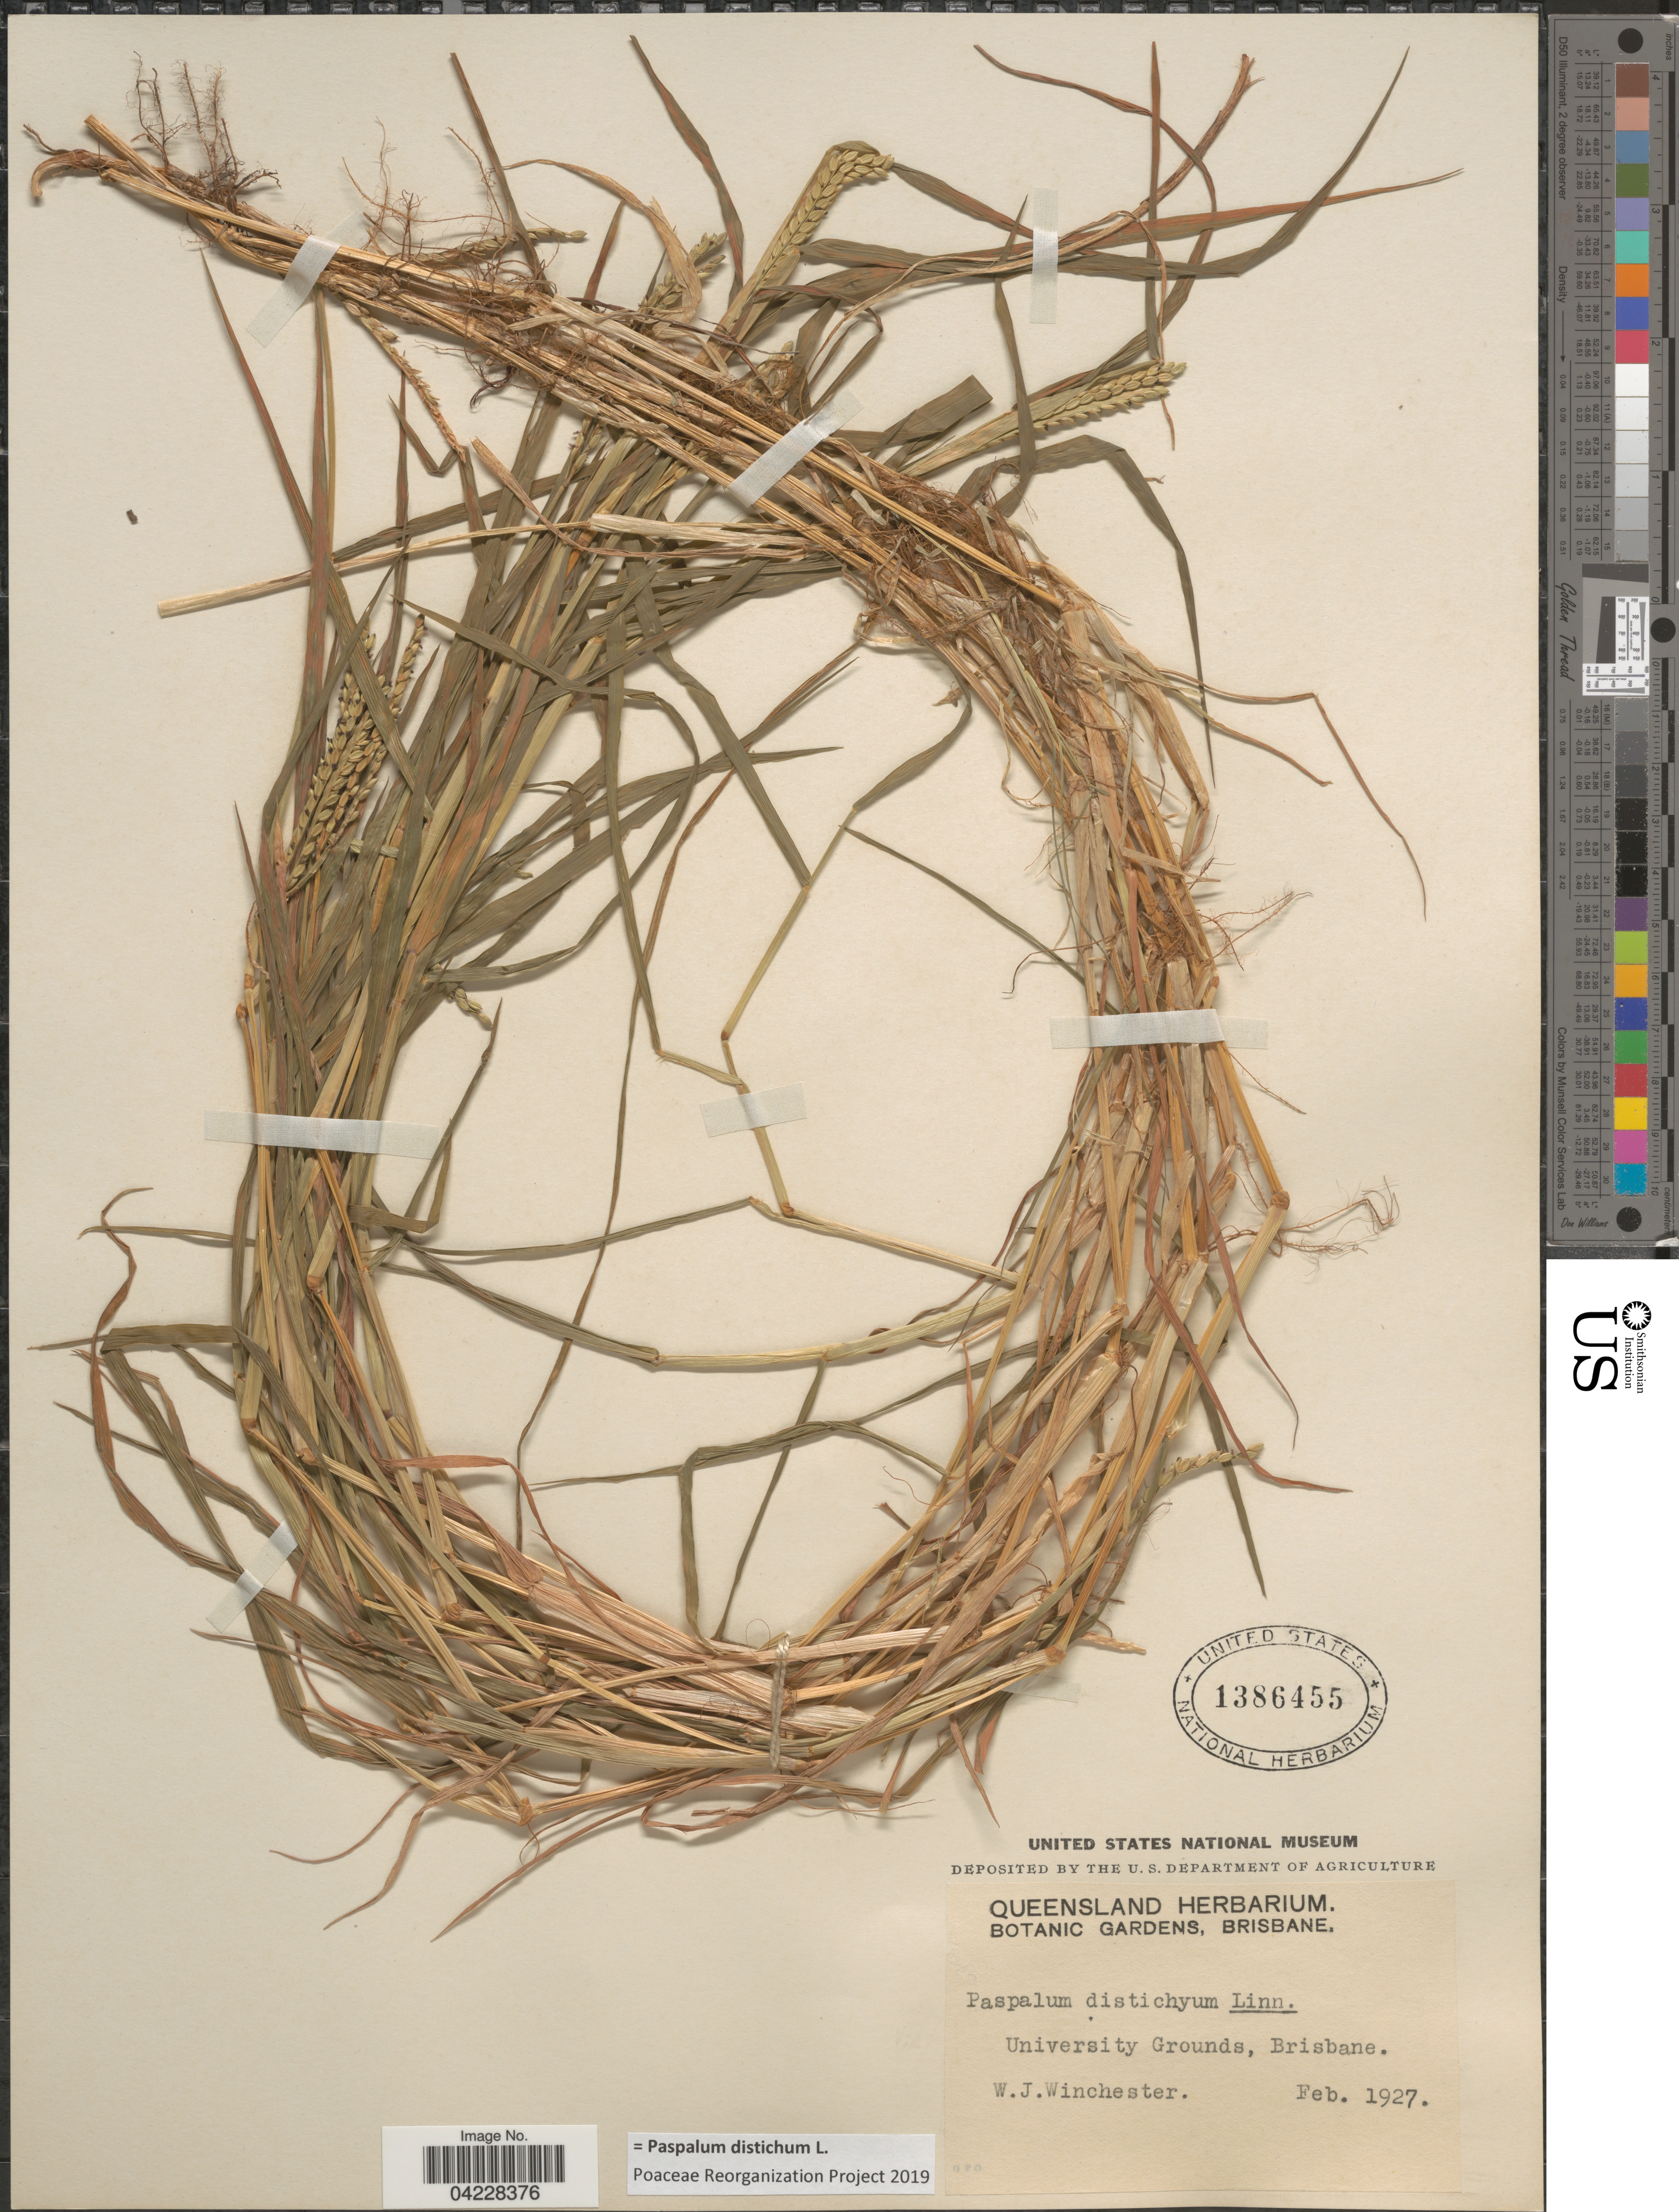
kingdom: Plantae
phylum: Tracheophyta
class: Liliopsida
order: Poales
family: Poaceae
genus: Paspalum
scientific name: Paspalum distichum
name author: L.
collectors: W. Winchester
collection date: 1927-02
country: Australia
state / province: Queensland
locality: University Grounds, Brisbane.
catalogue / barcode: US 1386455